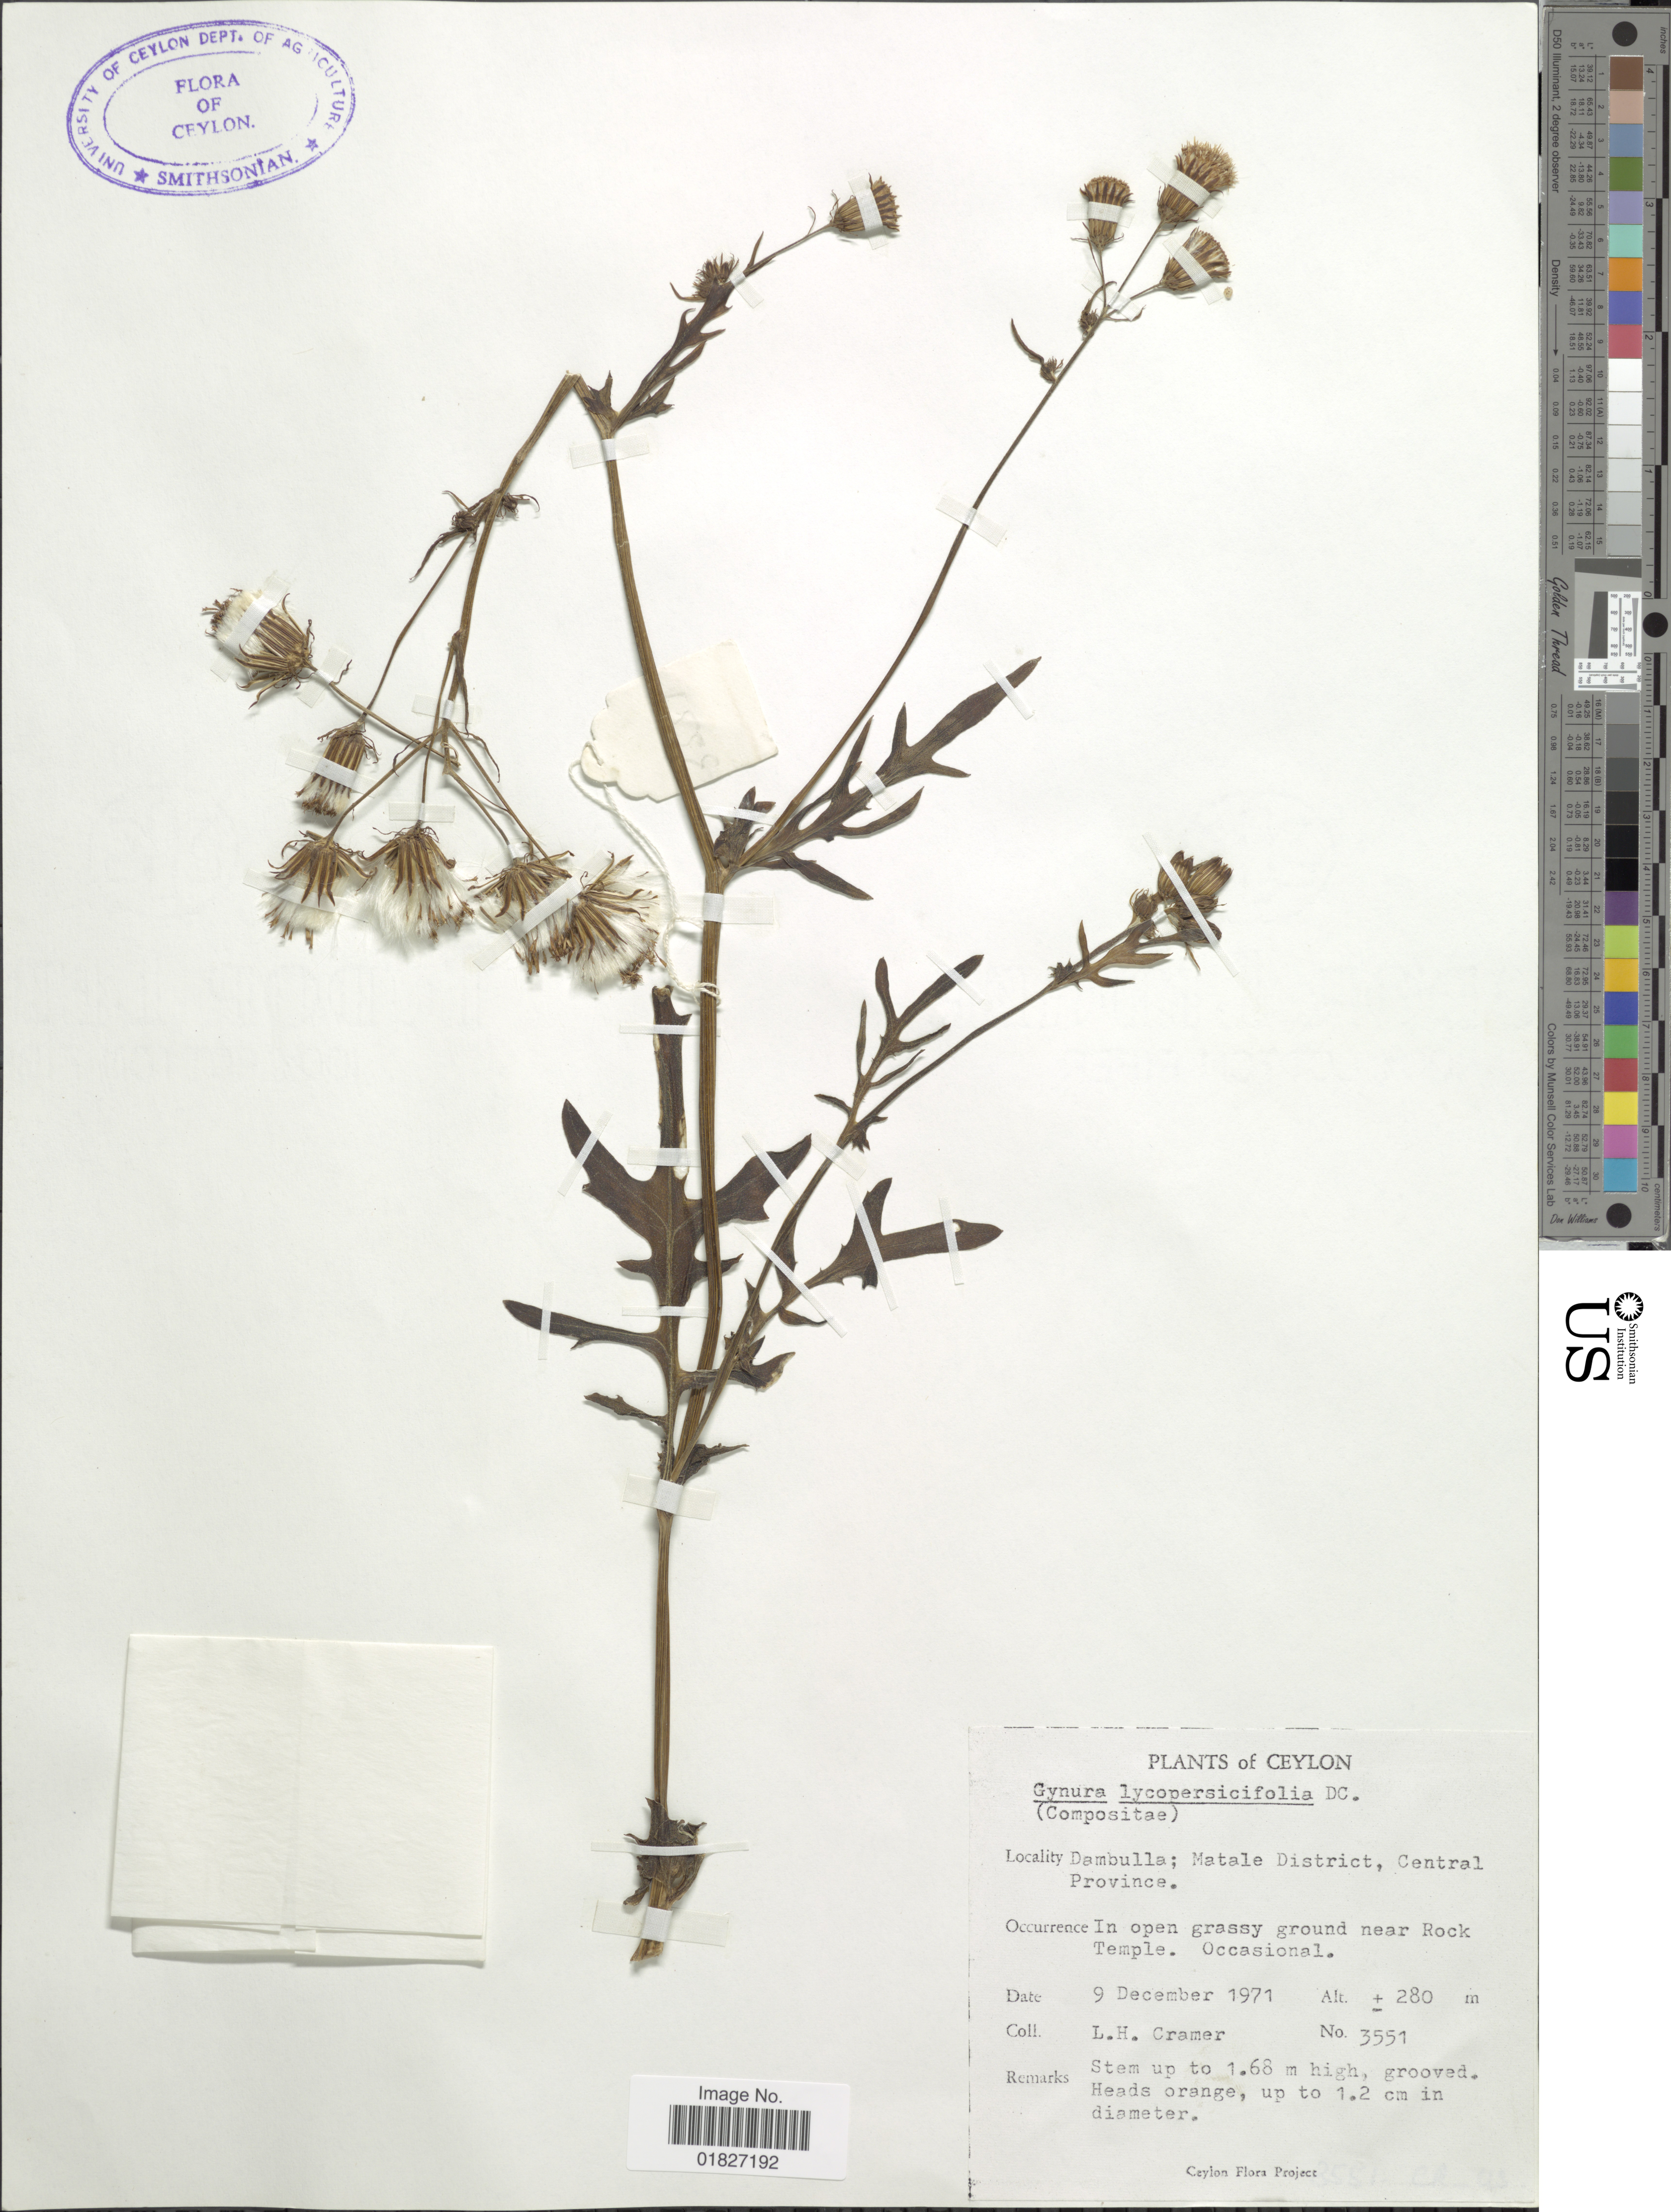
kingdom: Plantae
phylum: Tracheophyta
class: Magnoliopsida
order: Asterales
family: Asteraceae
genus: Gynura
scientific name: Gynura lycopersicifolia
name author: DC.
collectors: L. H. Cramer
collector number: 3551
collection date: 1971-12-09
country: Sri Lanka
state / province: Central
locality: Ceylon, Dambull, Matale District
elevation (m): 280